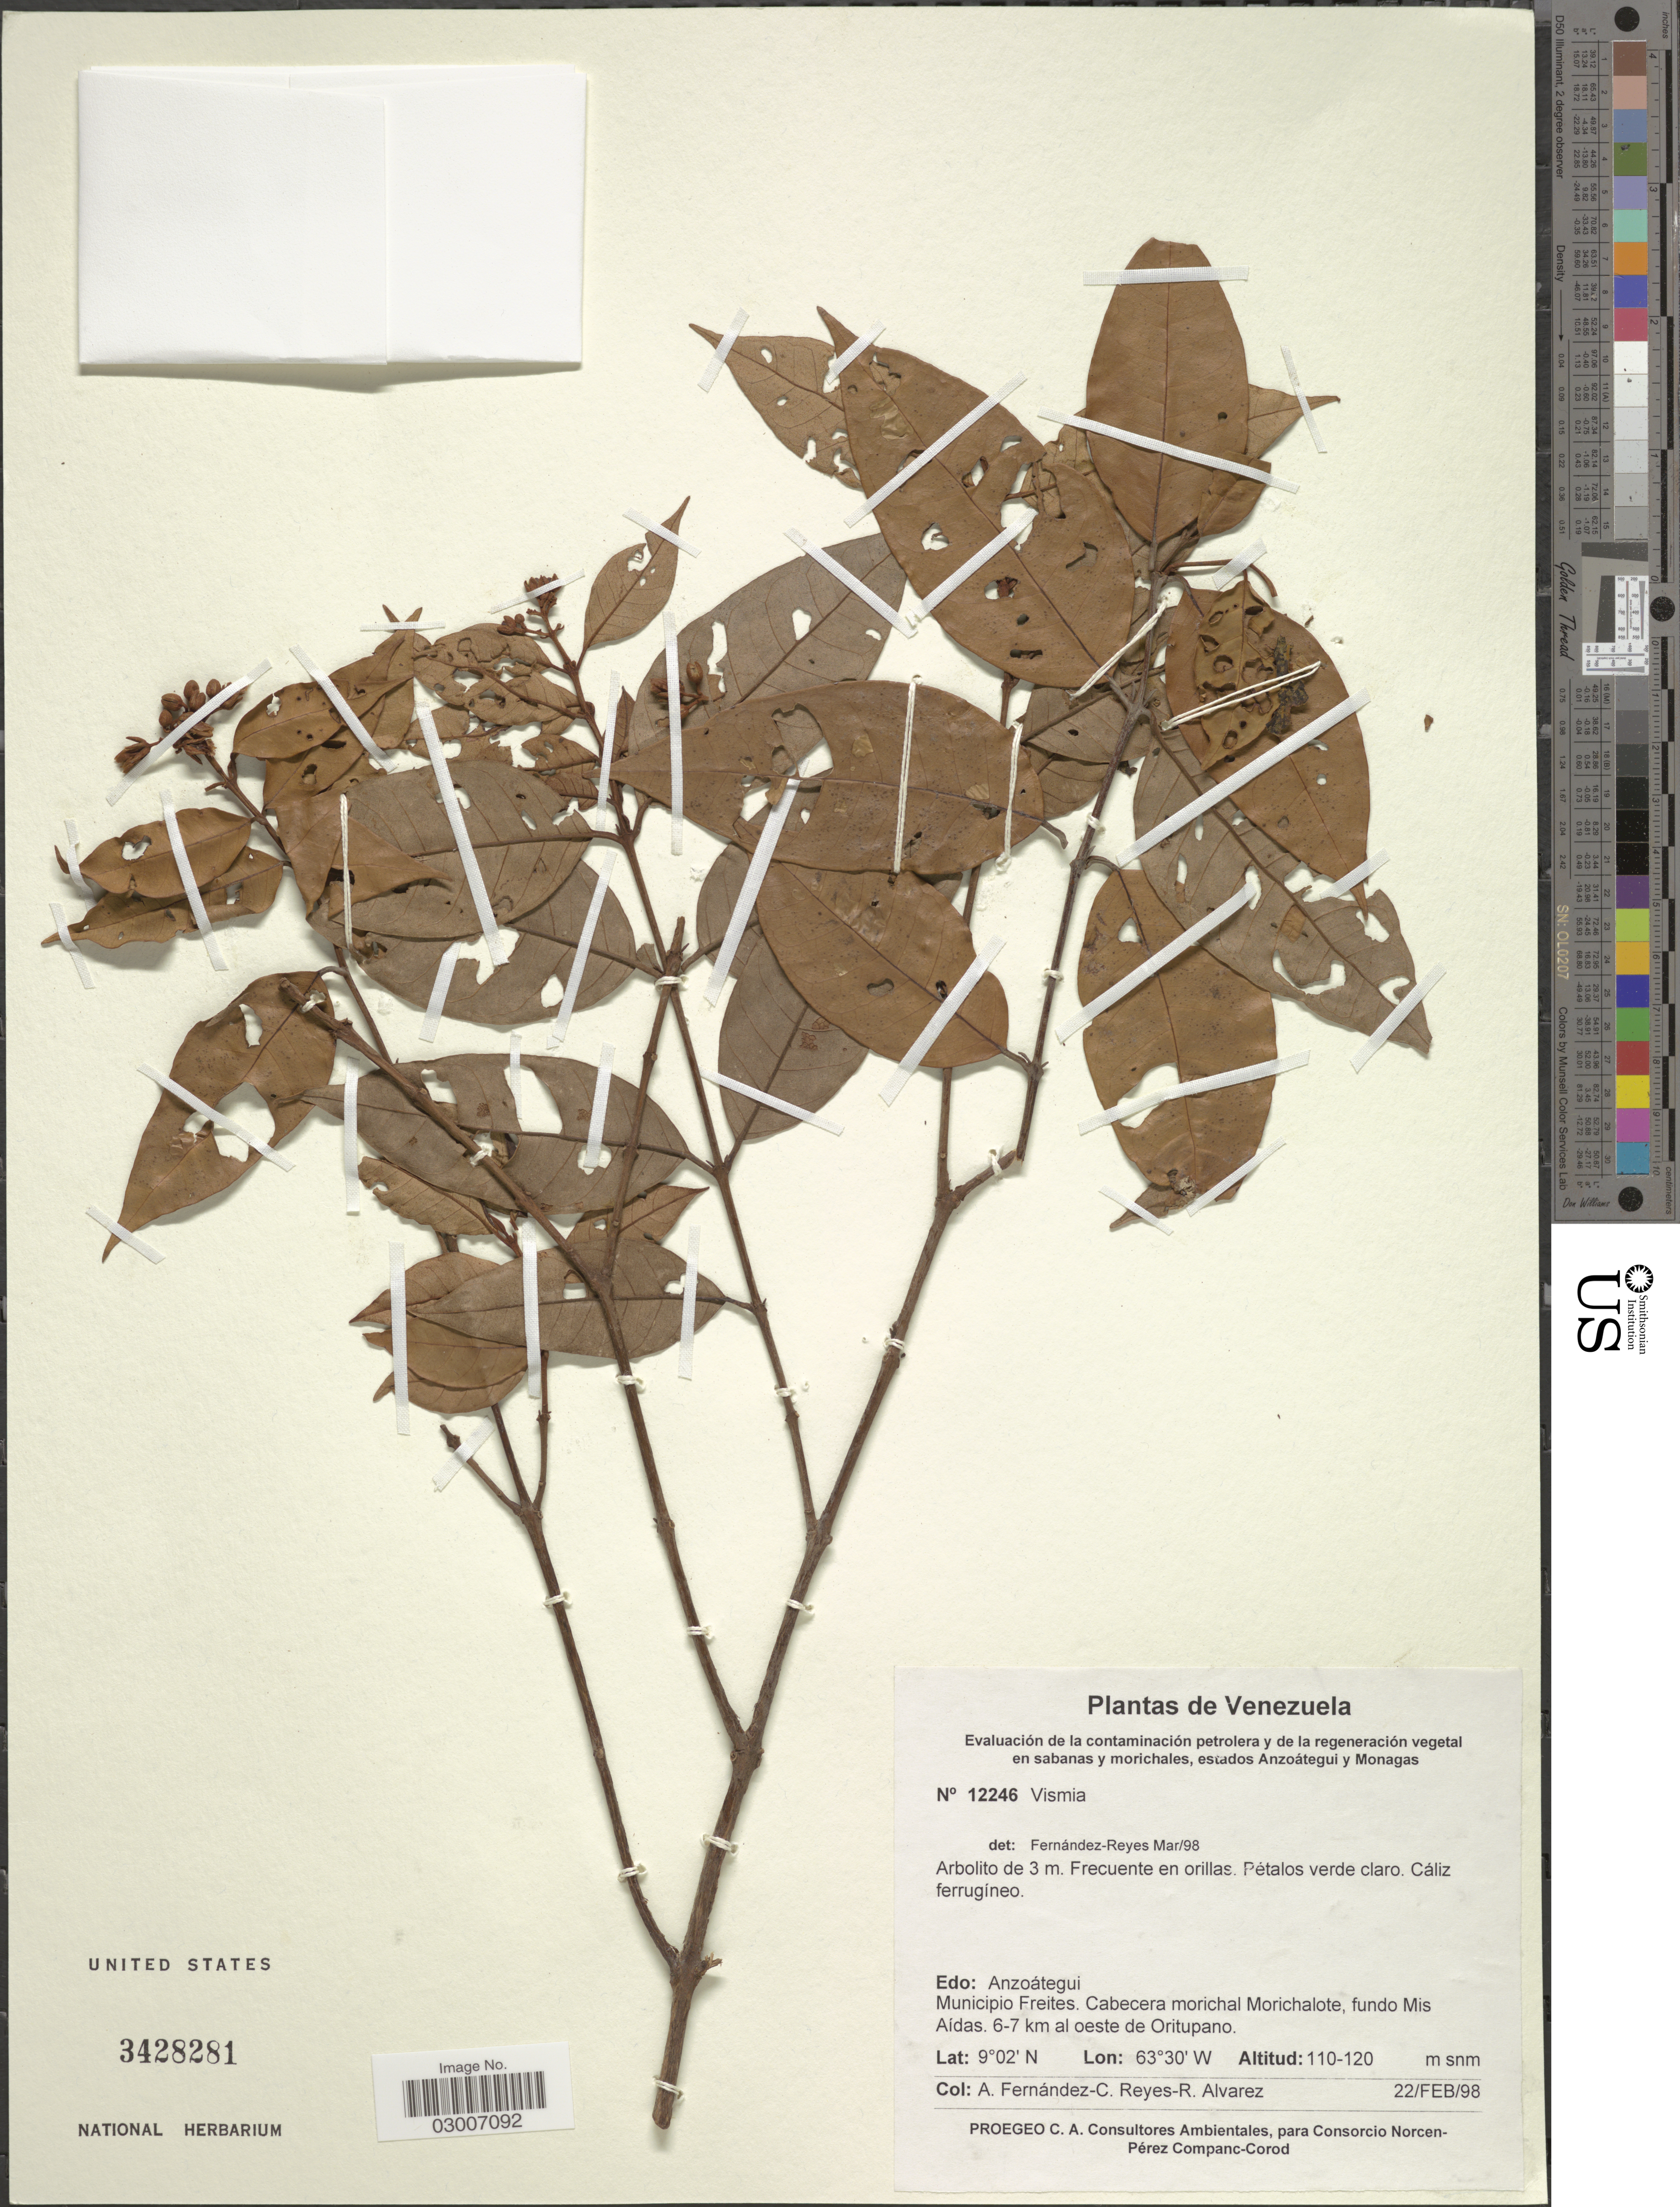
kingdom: Plantae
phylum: Tracheophyta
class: Magnoliopsida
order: Malpighiales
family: Hypericaceae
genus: Vismia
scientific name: Vismia sp.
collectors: A. Fernández, C. Reyes & R. Álvarez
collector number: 12246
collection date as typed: Transcribed d/m/y: 22/2/98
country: Venezuela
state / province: Anzoategui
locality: Municipio Freites. Cabecera morichal Morichalote, fundo Mis Aídas, 6-7 km al oeste de Oritupano.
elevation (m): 110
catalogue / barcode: US 3428281